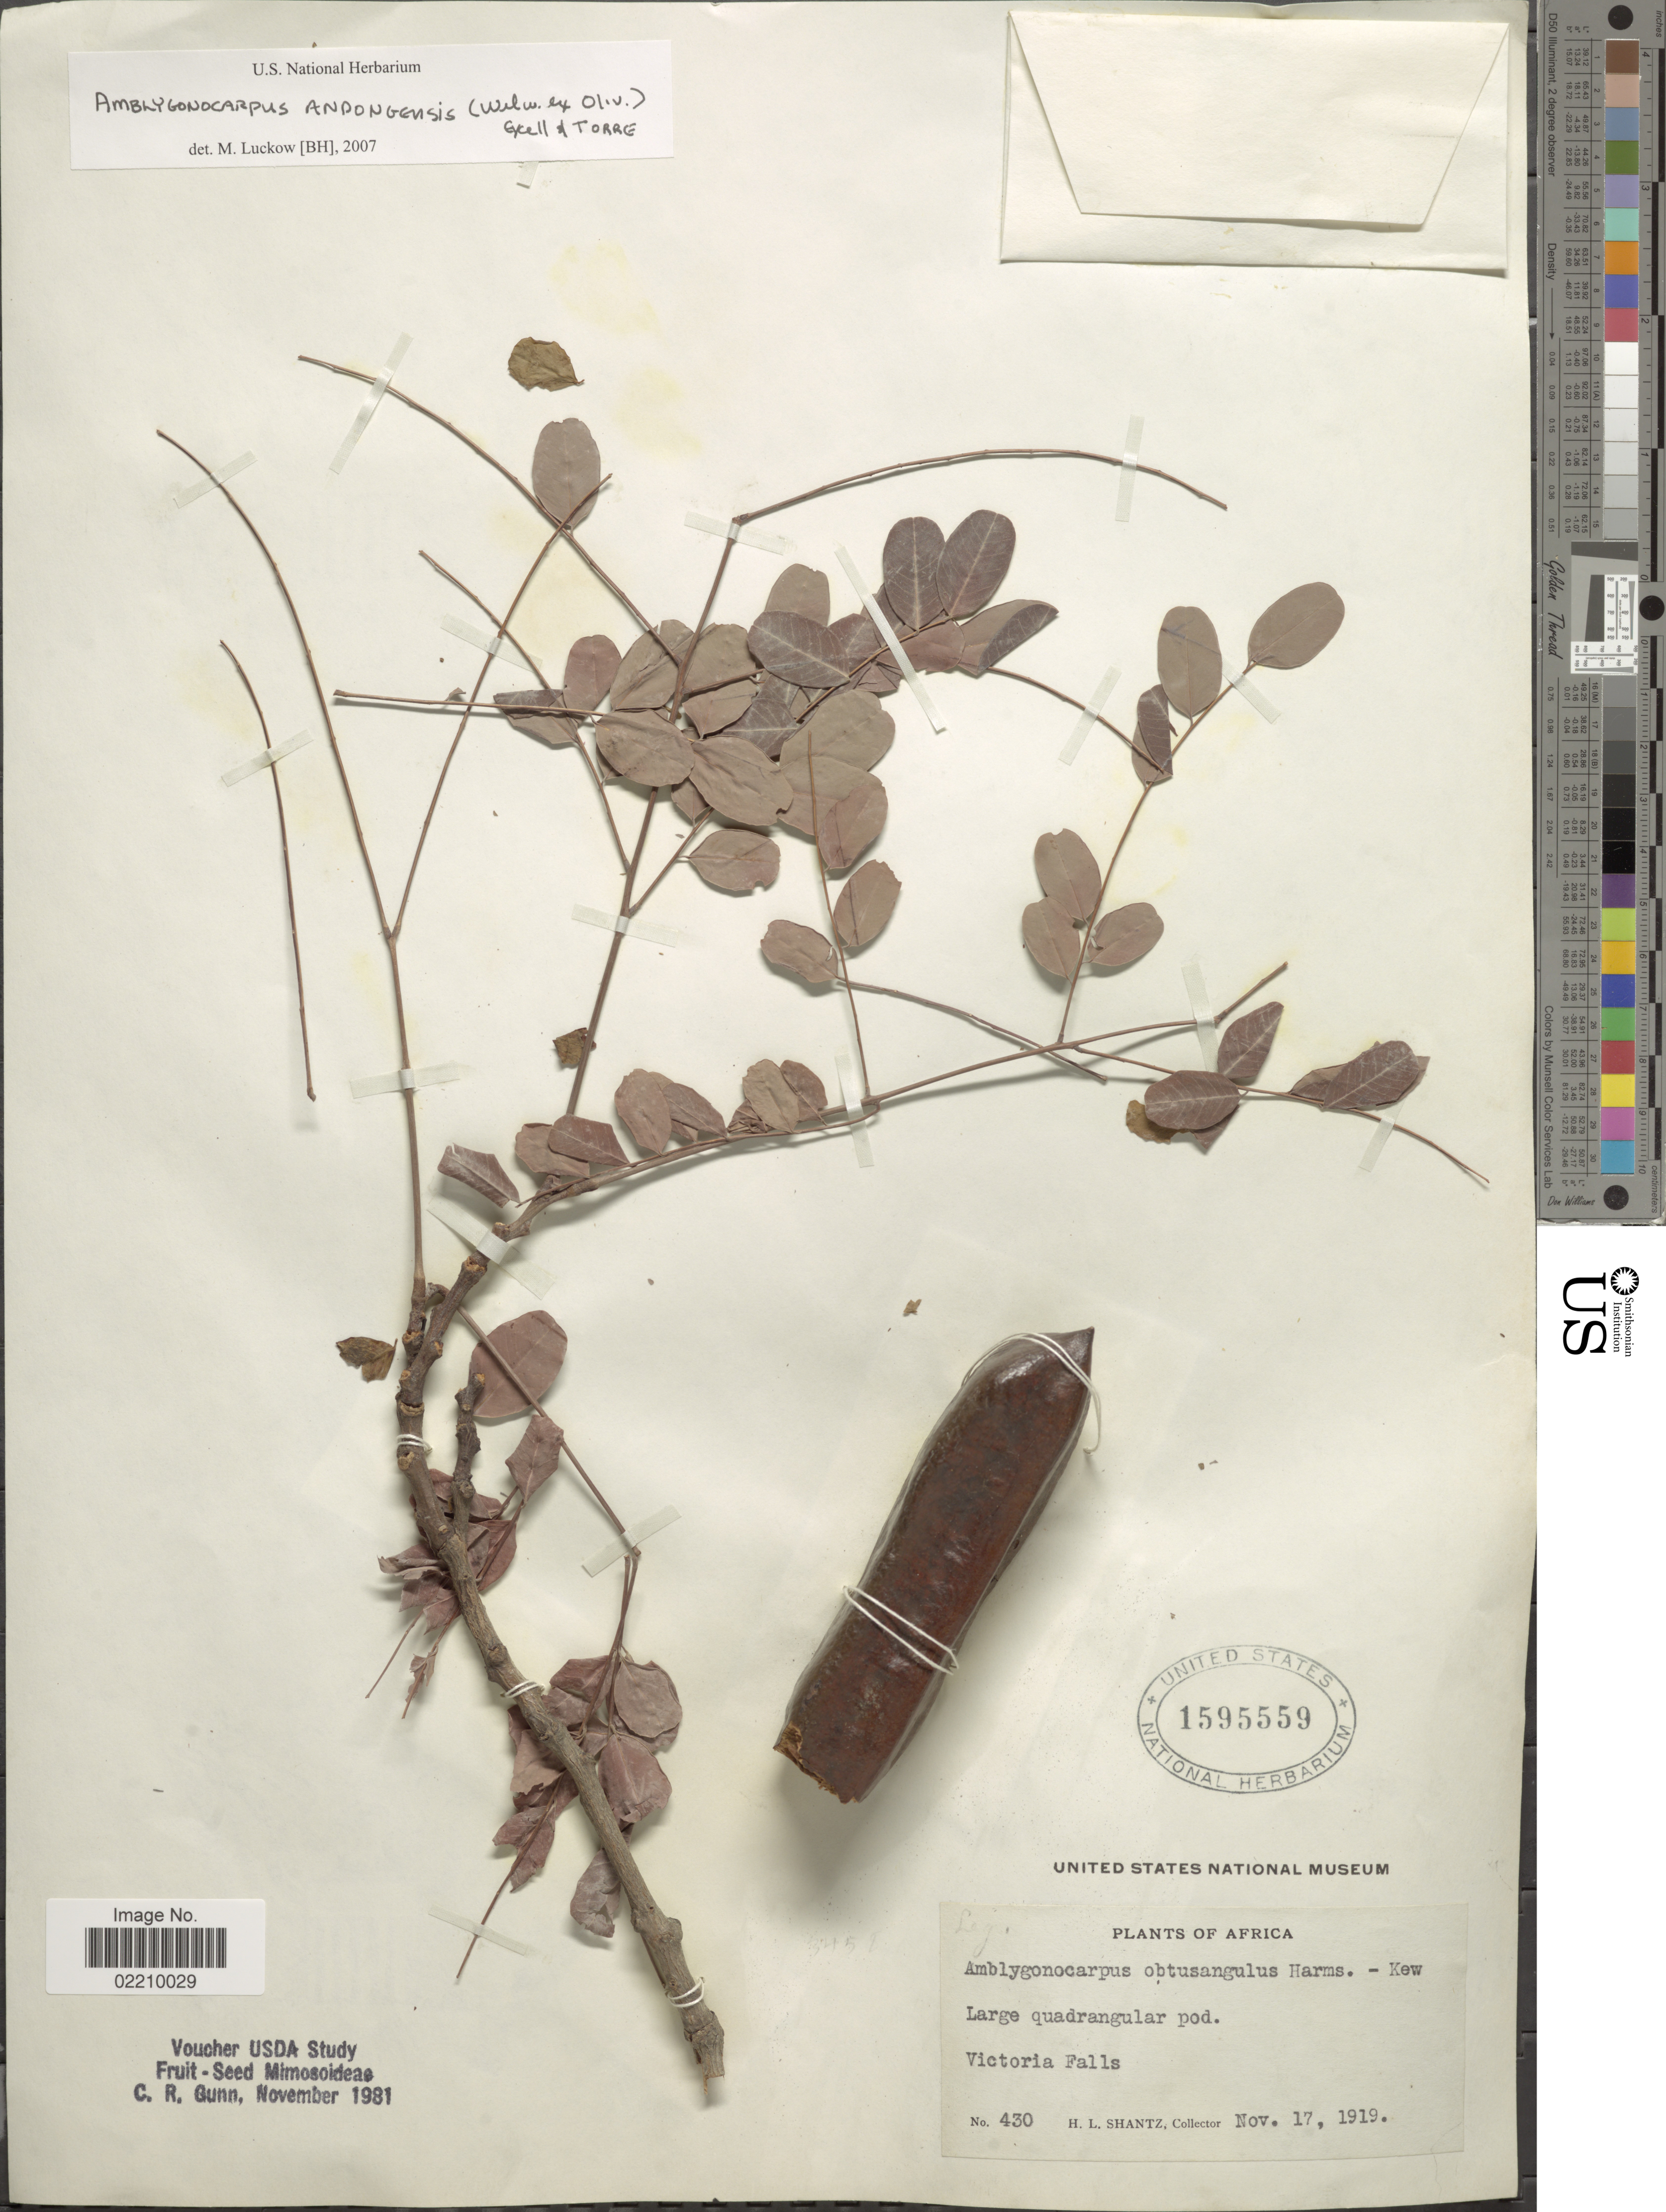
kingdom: Plantae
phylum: Tracheophyta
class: Magnoliopsida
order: Fabales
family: Fabaceae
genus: Amblygonocarpus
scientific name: Amblygonocarpus andongensis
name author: (Welw. ex Oliv.) Exell & Torre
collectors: H. Shantz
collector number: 430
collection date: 1919-11-17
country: Zambia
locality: Africa, Victoria Falls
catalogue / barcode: US 1595559